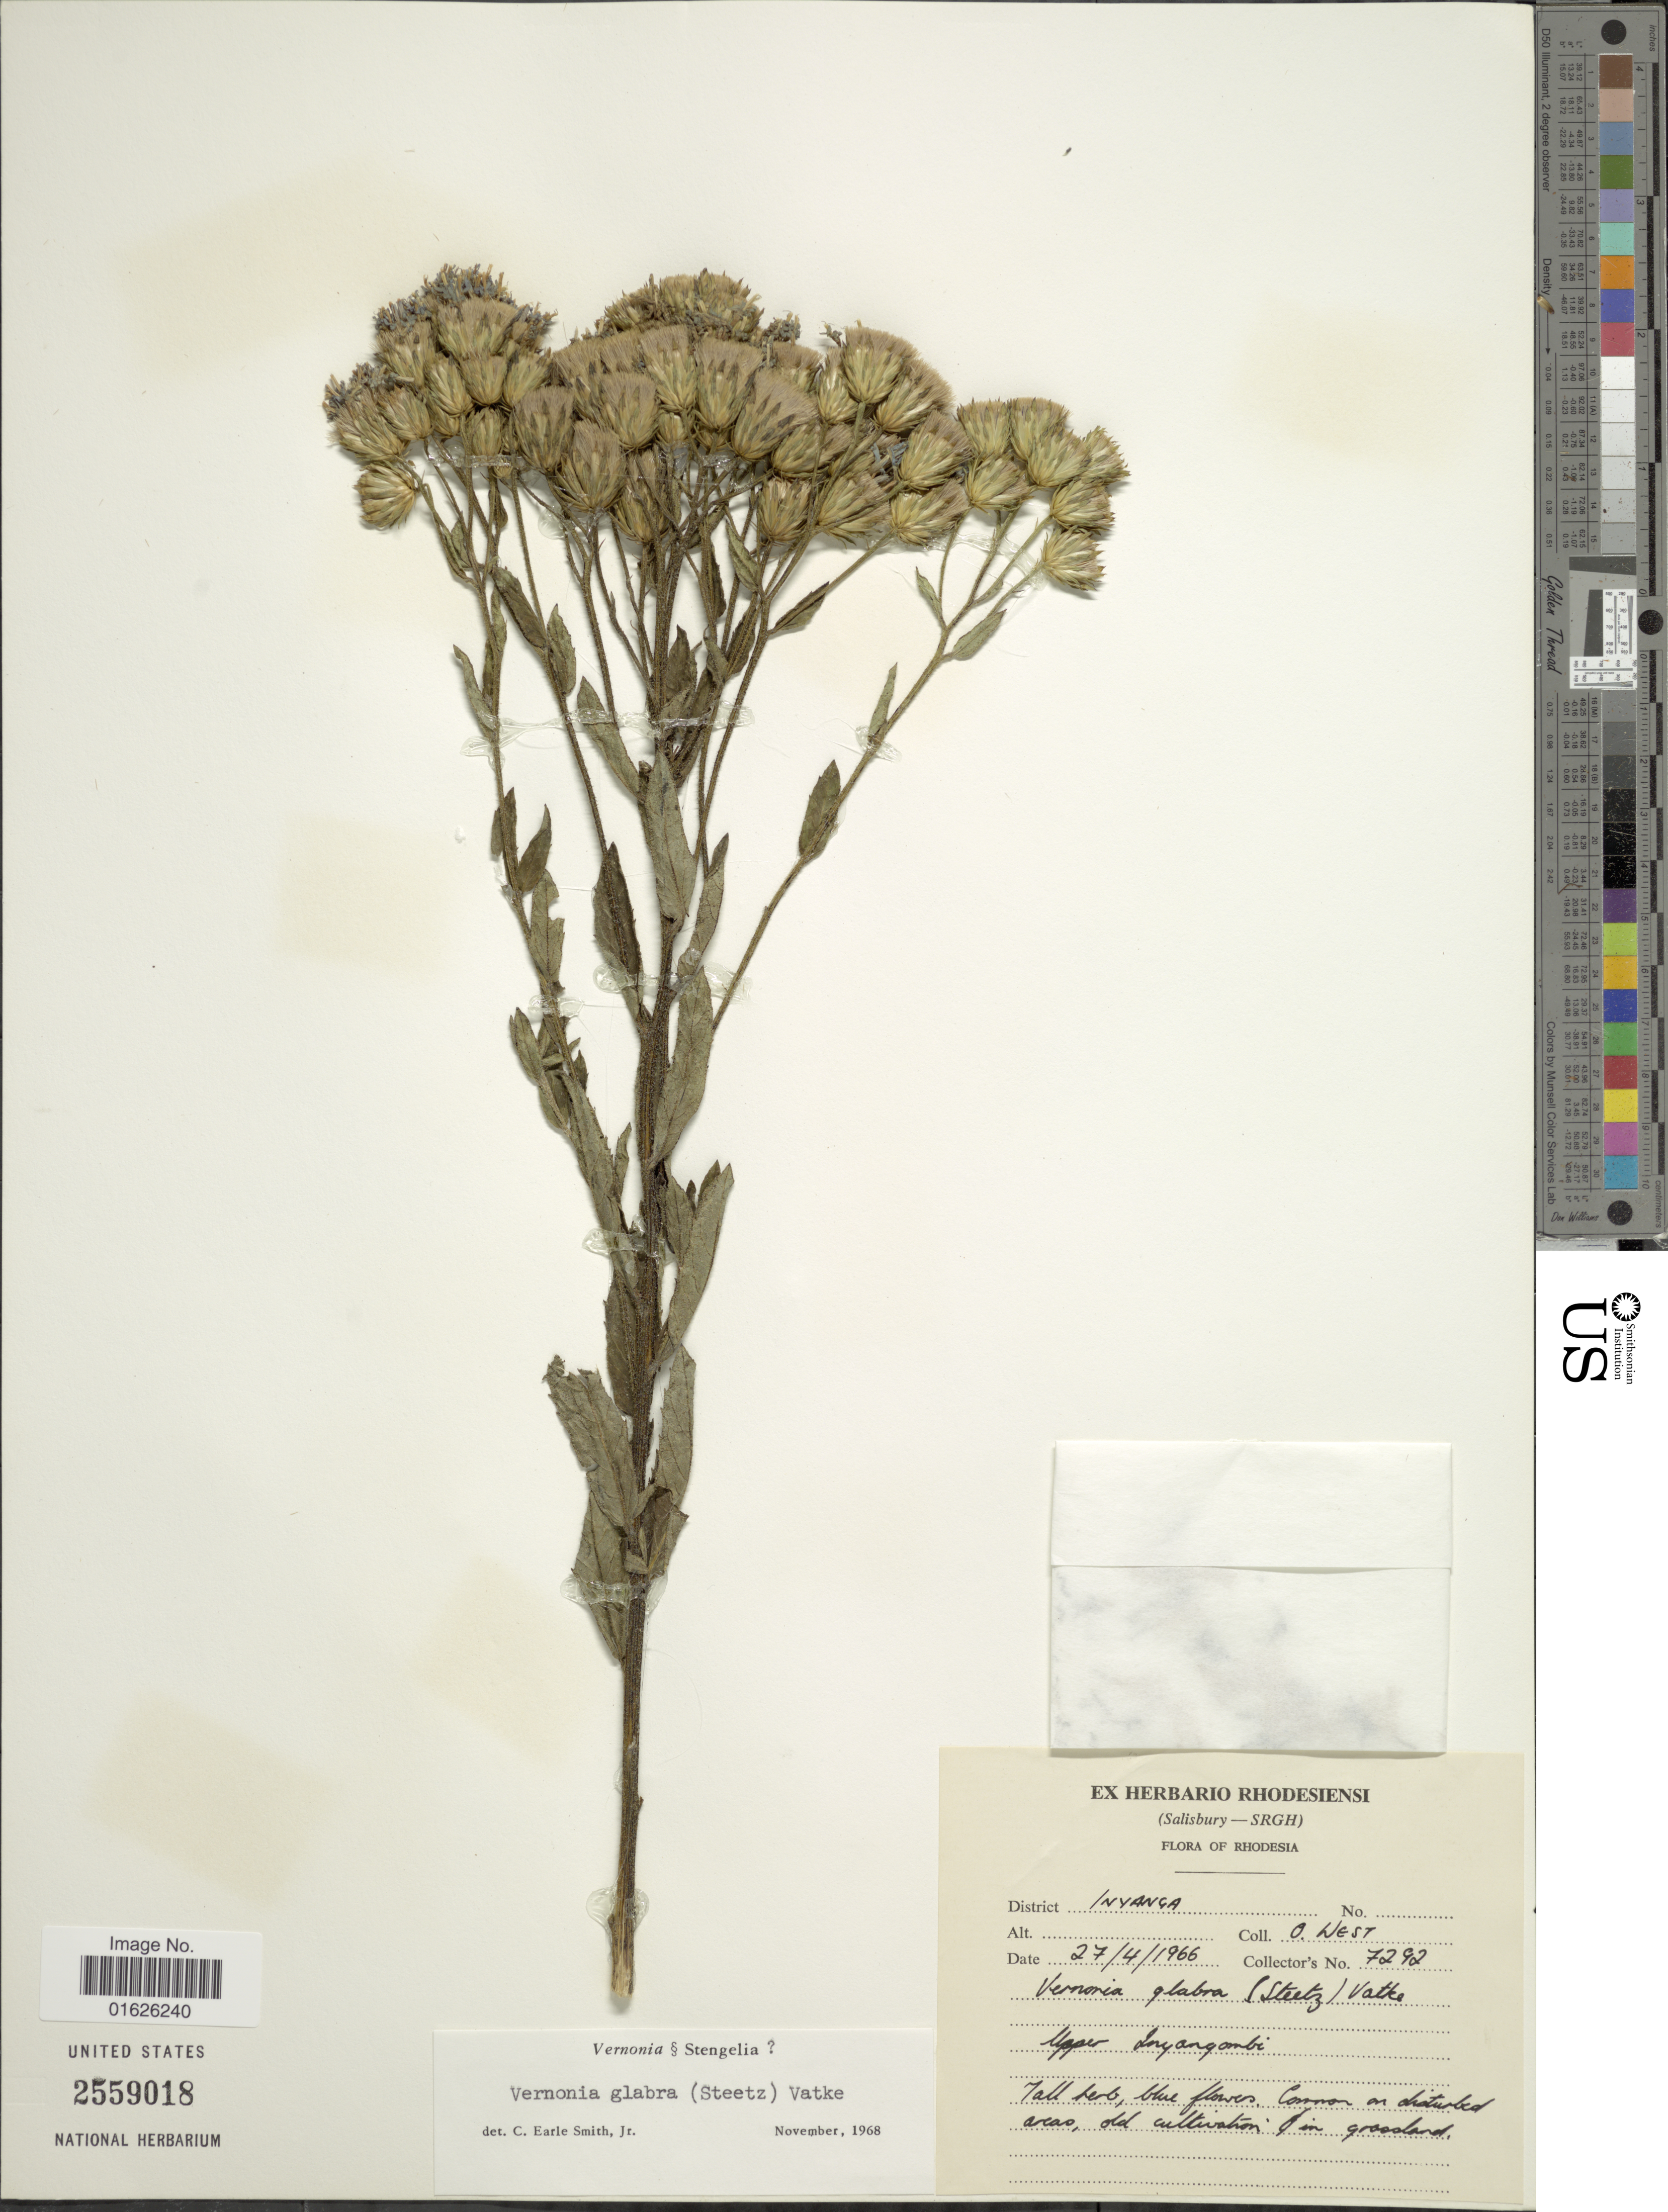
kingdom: Plantae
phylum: Tracheophyta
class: Magnoliopsida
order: Asterales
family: Asteraceae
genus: Linzia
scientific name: Linzia glabra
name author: Steetz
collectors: O. West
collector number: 7292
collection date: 1966-04-27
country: Zimbabwe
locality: District Inyanca, Upper Inyangombi.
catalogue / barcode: US 2559018